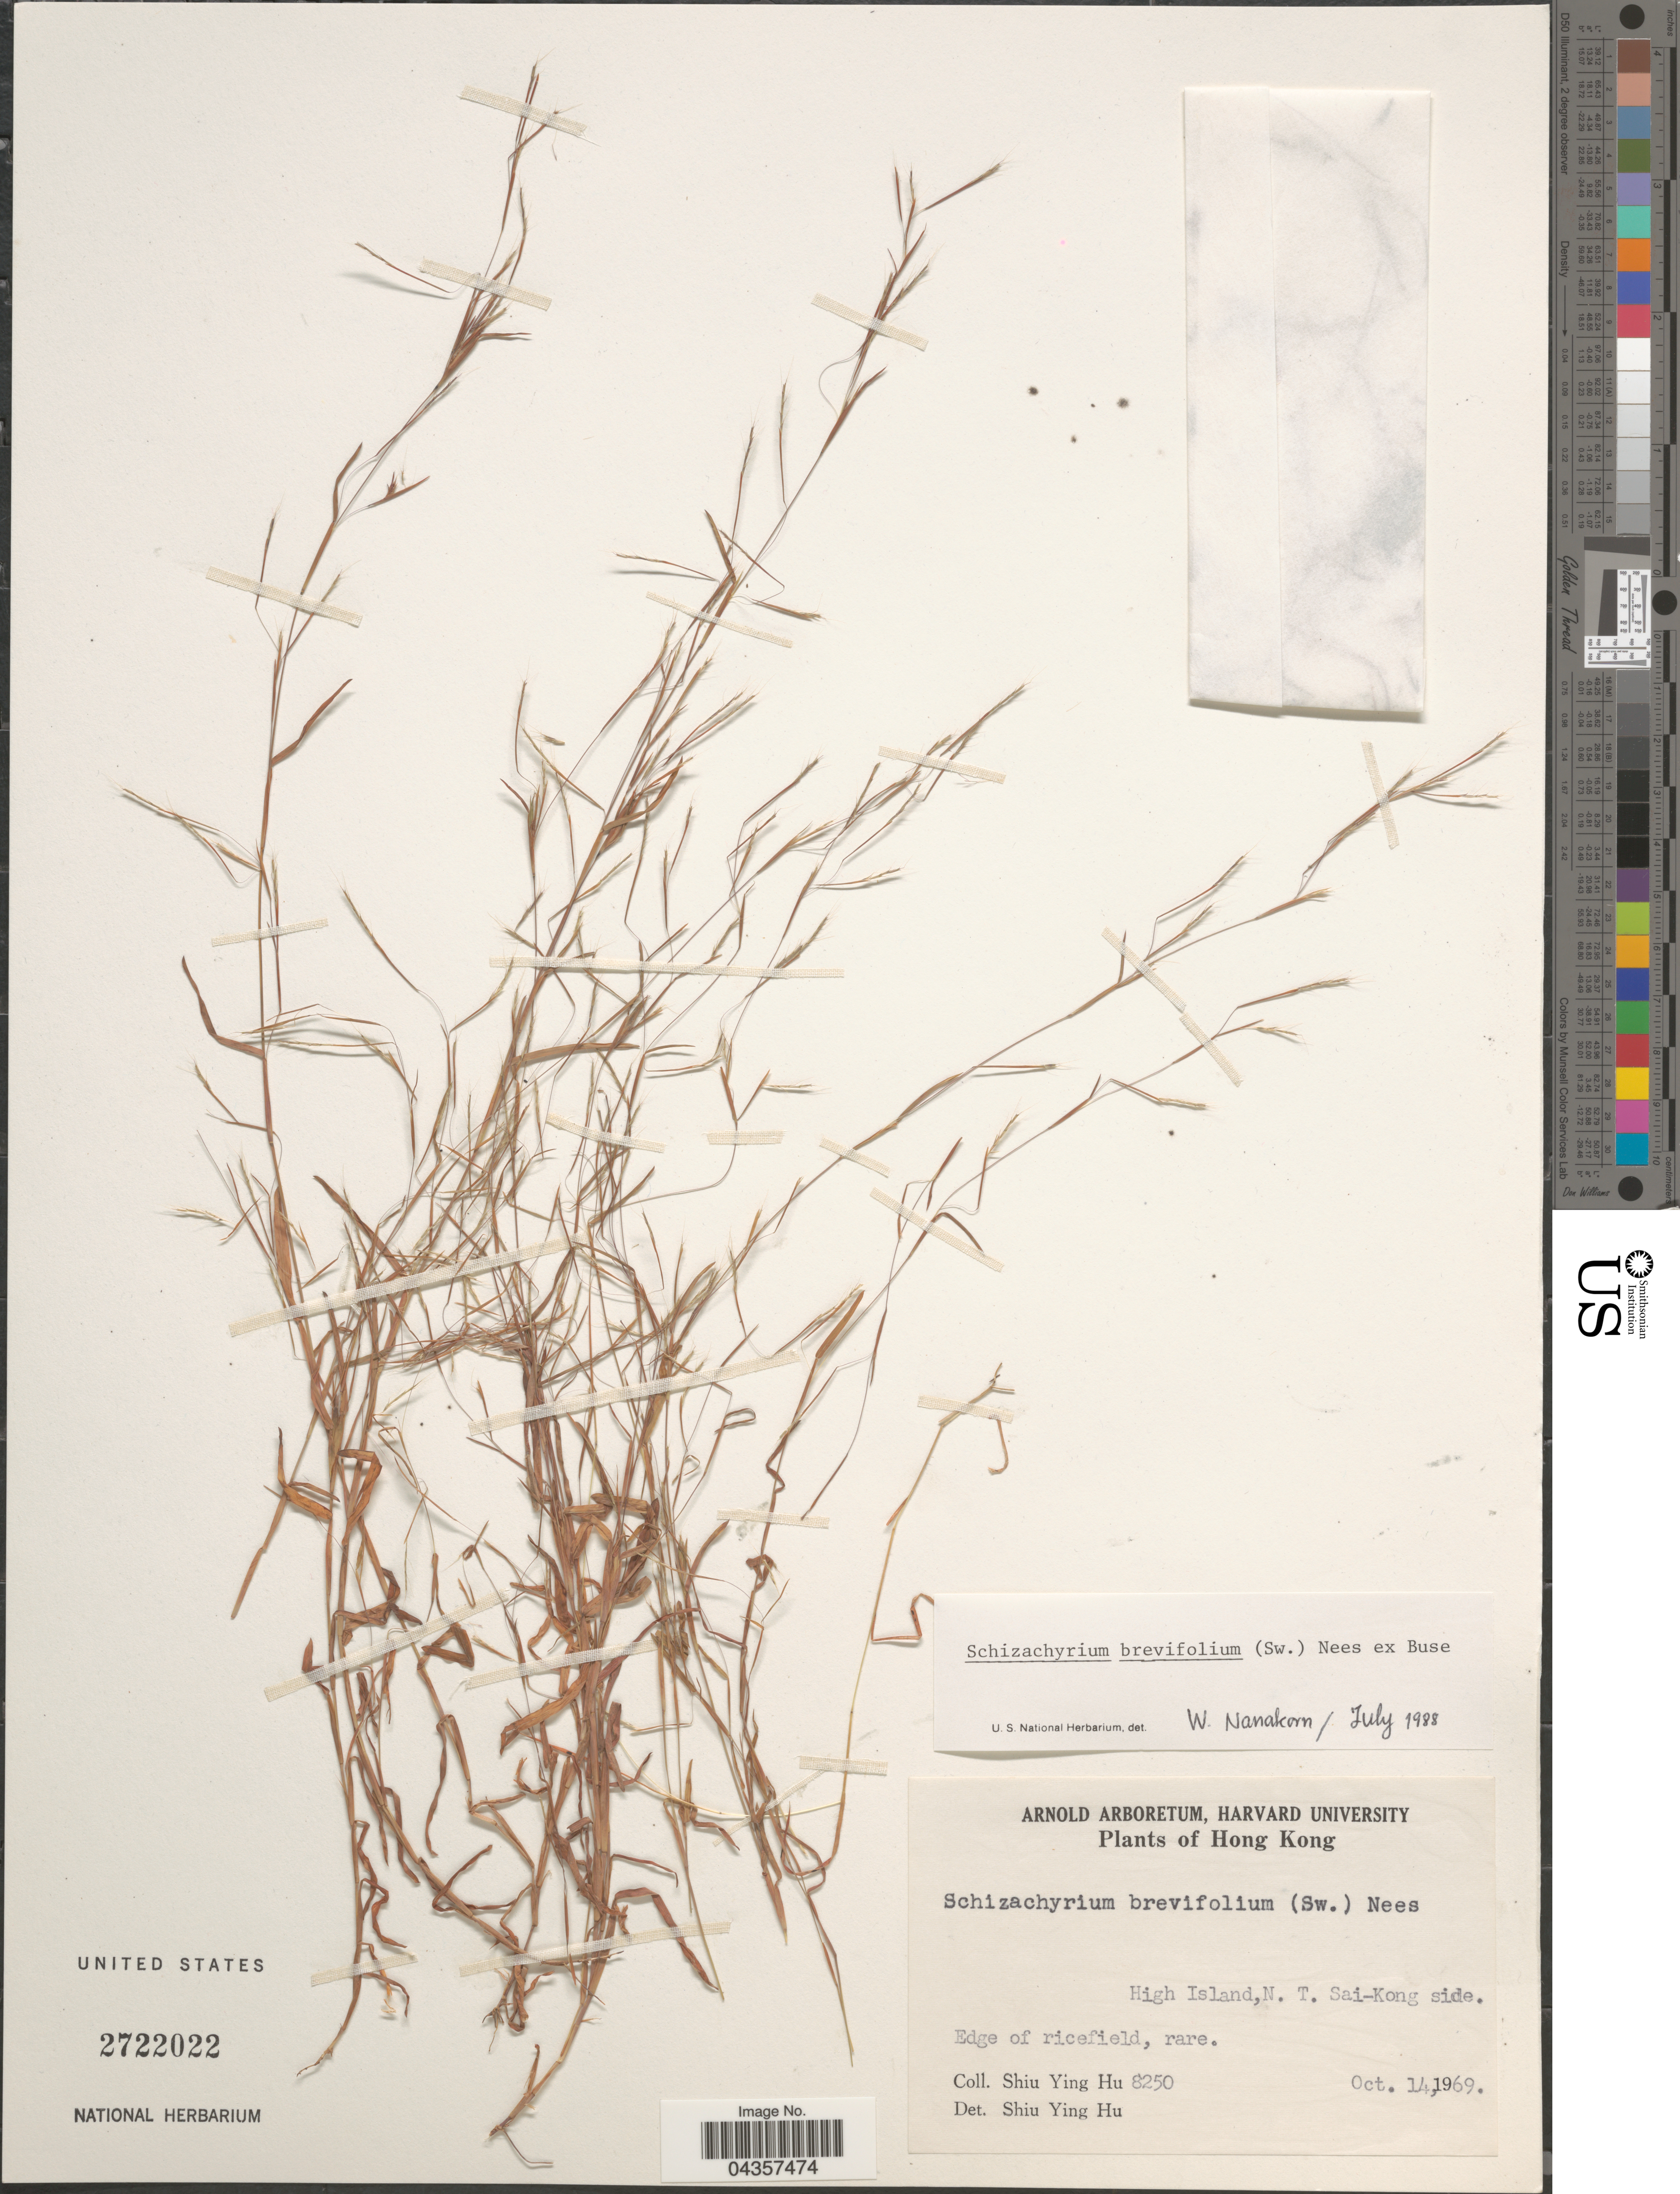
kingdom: Plantae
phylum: Tracheophyta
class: Liliopsida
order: Poales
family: Poaceae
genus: Schizachyrium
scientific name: Schizachyrium brevifolium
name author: (Sw.) Nees ex Büse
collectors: S. Y. Hu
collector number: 8250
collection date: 1969-10-14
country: China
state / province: Hong Kong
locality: High Island, N.T. Sai-Kong side. Edge of ricefield.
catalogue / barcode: US 2722022